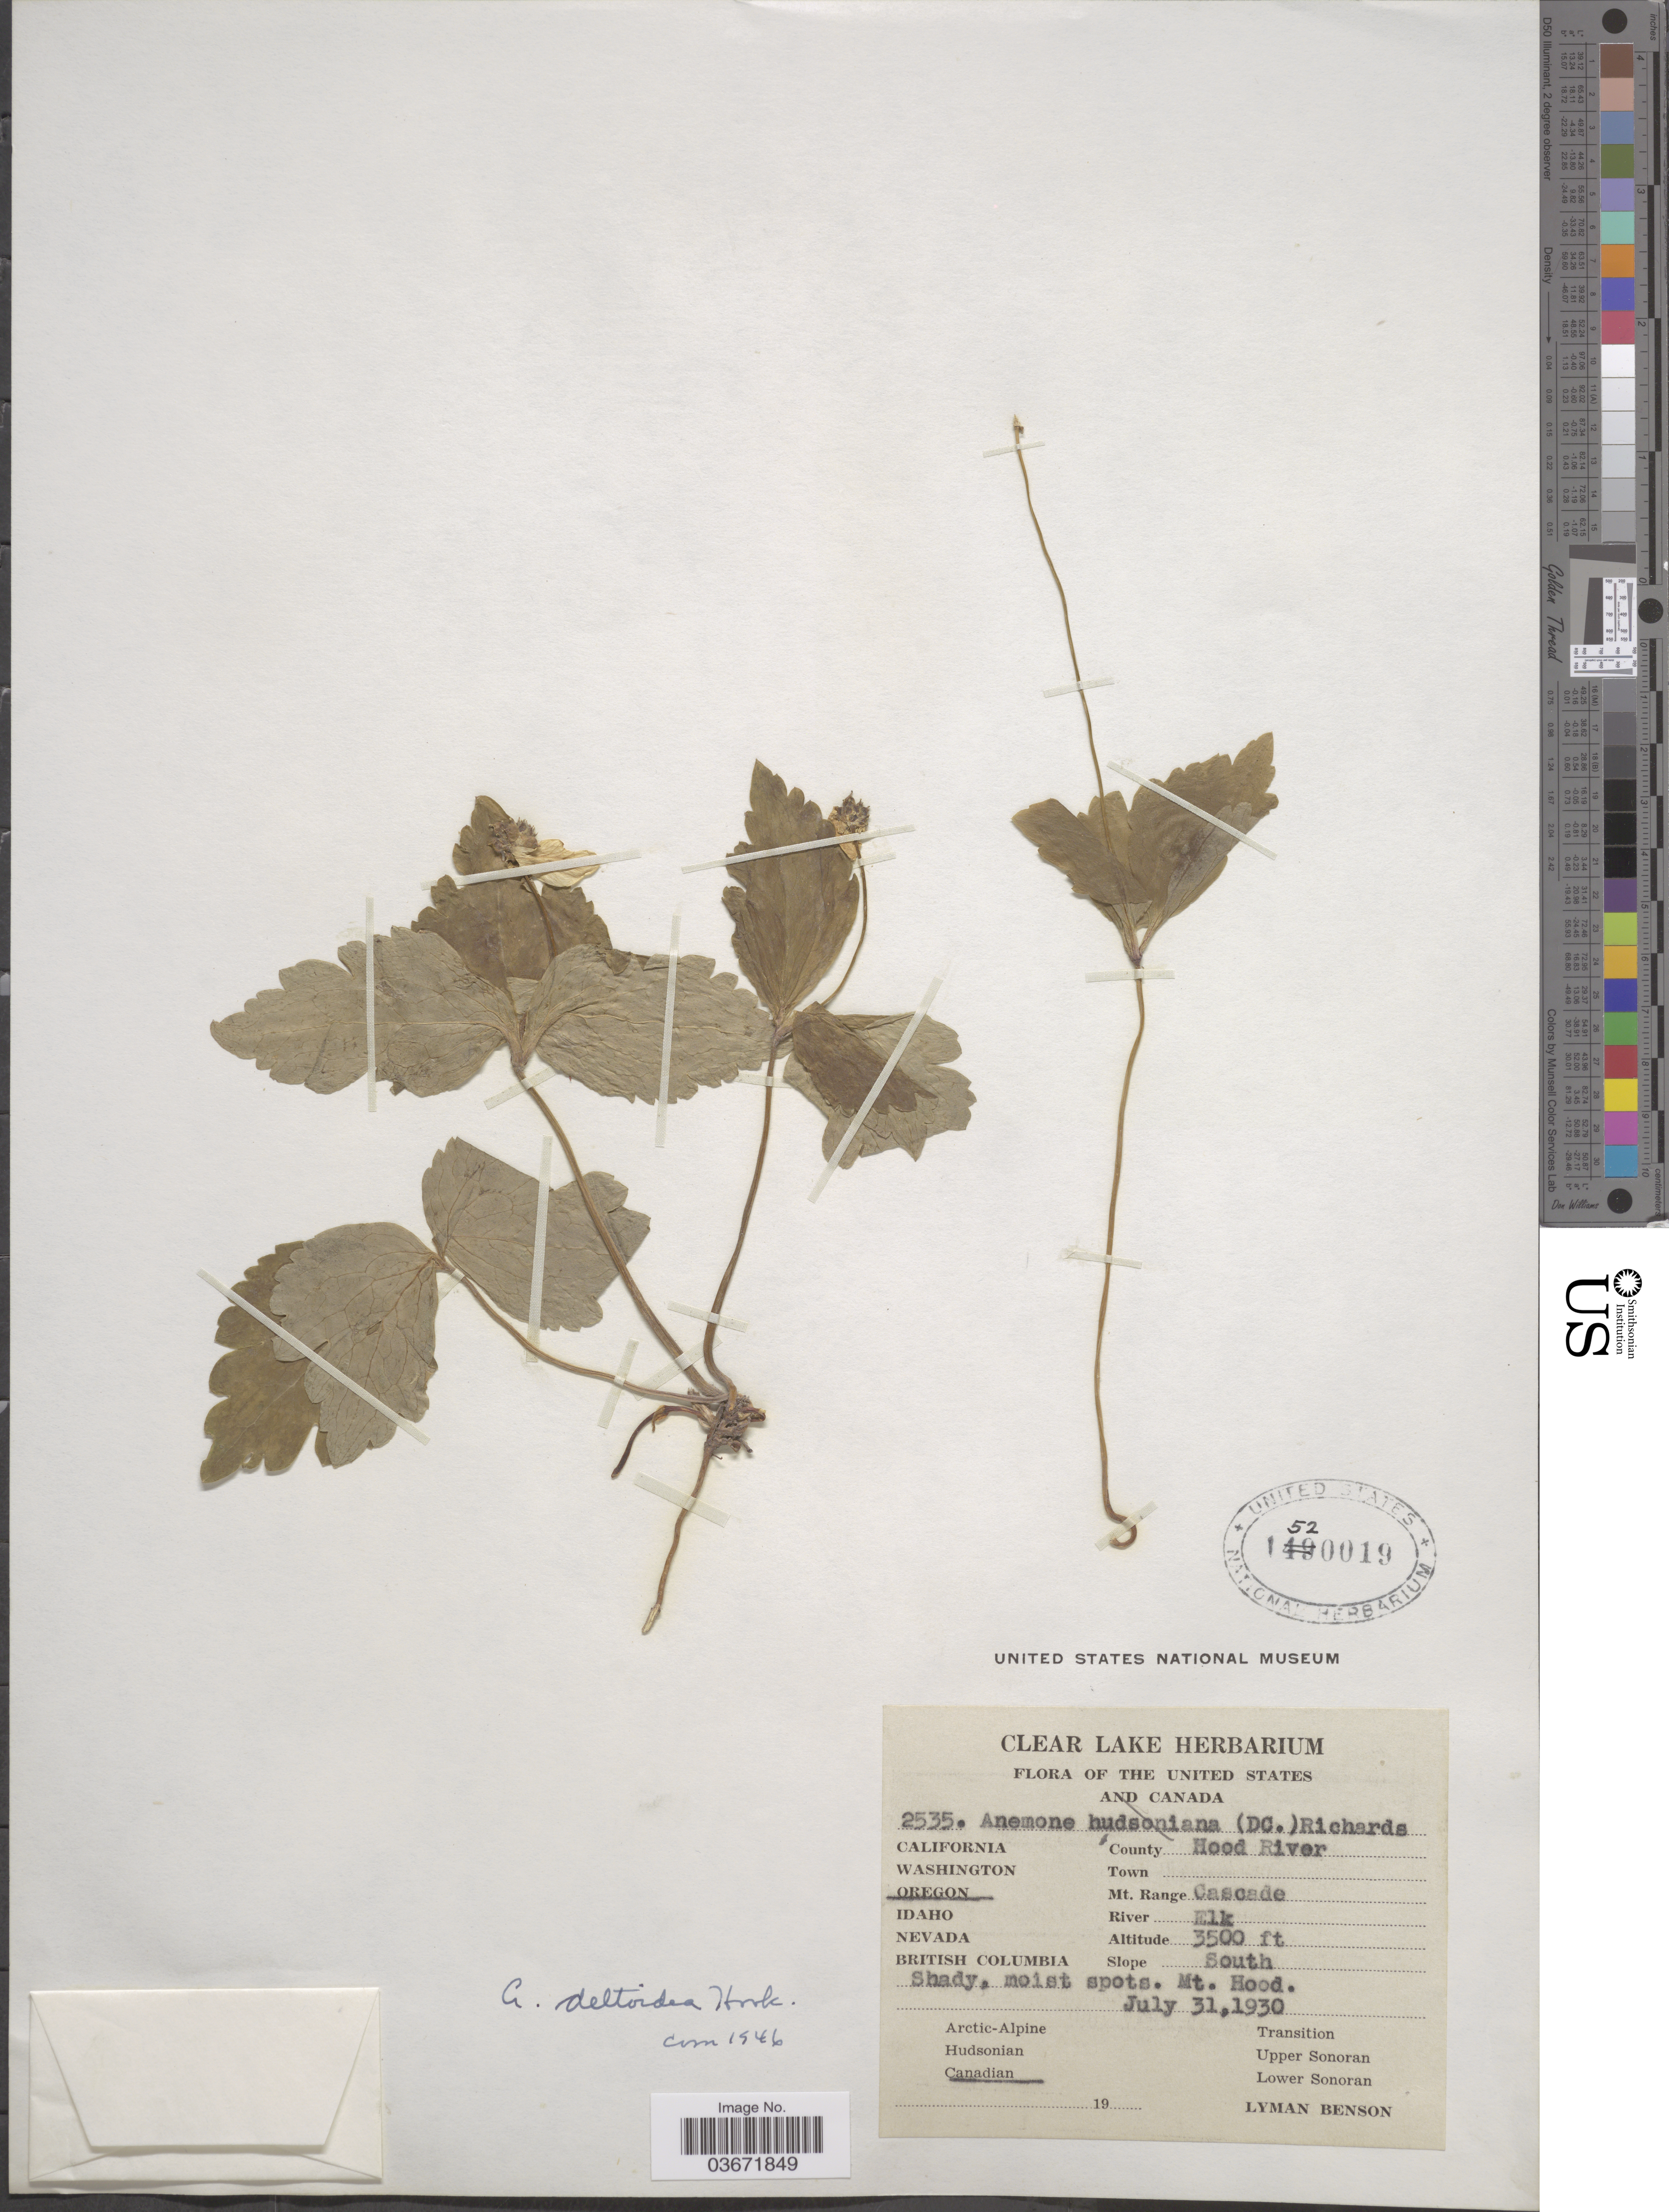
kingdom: Plantae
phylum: Tracheophyta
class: Magnoliopsida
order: Ranunculales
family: Ranunculaceae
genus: Anemone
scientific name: Anemone deltoidea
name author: Douglas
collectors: L. D. Benson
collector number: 2535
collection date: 1930-07-31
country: United States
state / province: Oregon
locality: County Hood River. Mt. Range Cascade. River Elk. Slope South. Mt. Hood. Canadian.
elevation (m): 1067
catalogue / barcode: US 1520019